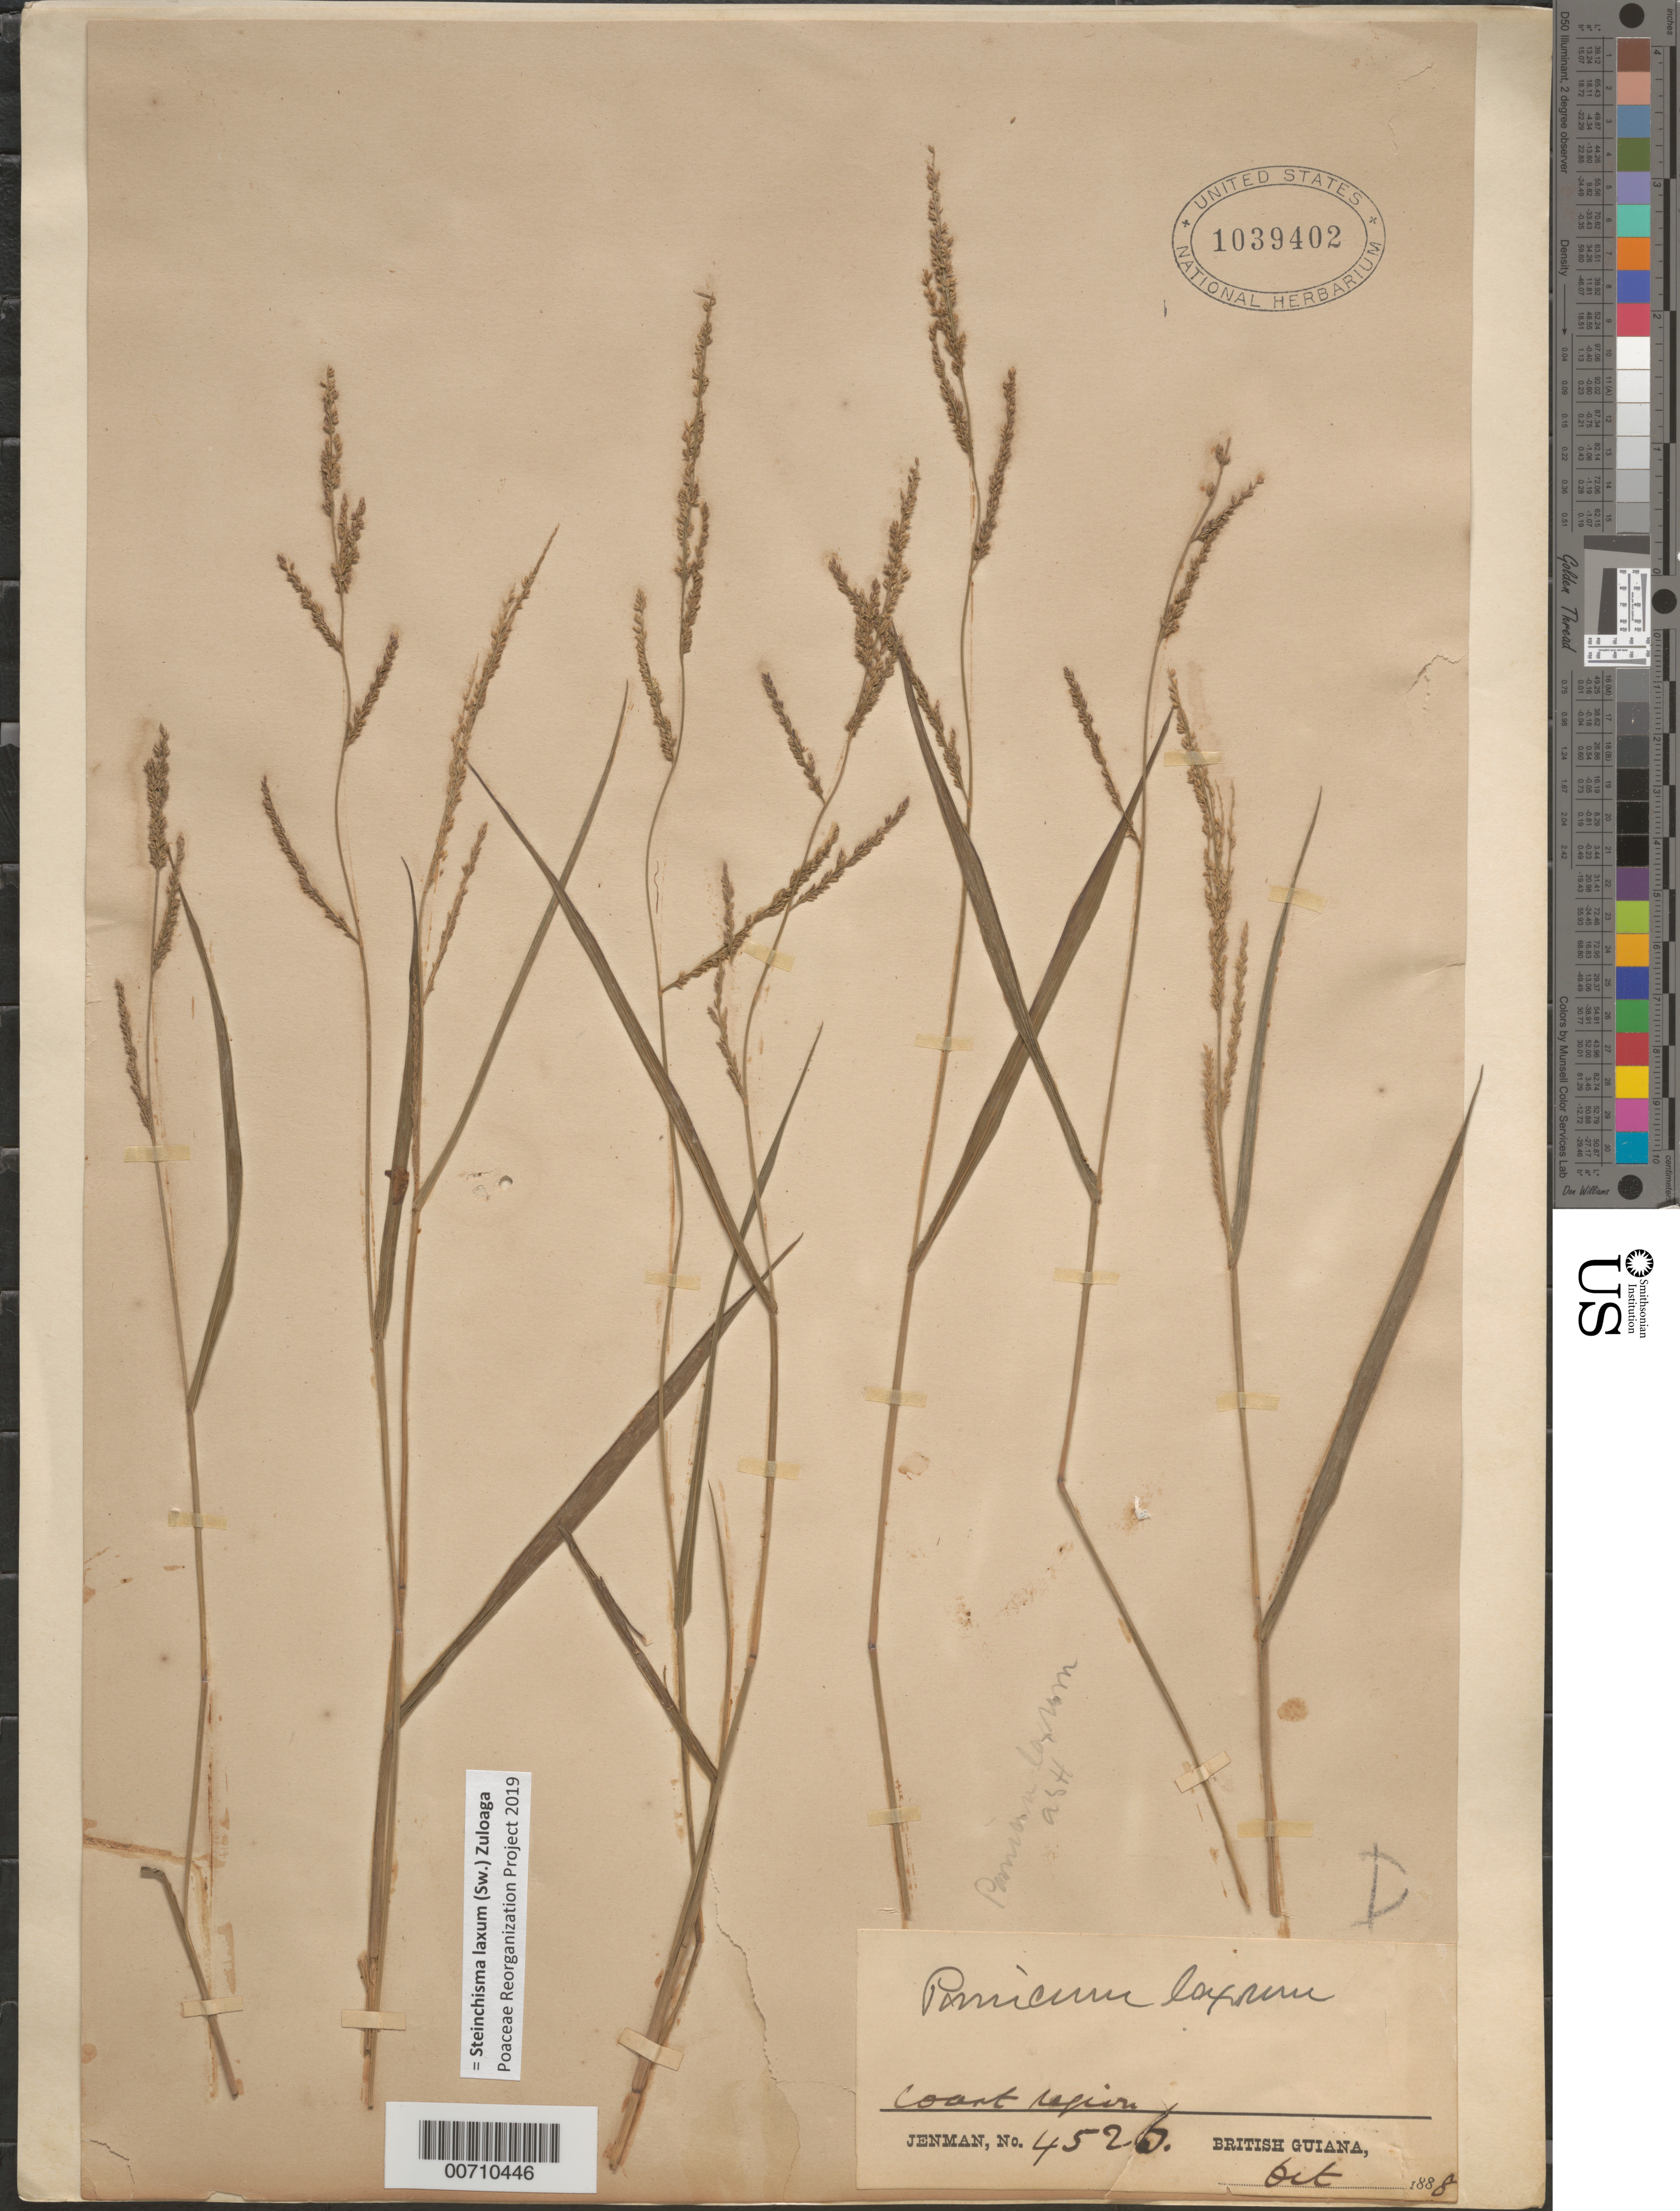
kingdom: Plantae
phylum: Tracheophyta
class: Liliopsida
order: Poales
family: Poaceae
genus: Panicum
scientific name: Panicum laxum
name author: Sw.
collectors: G. S. Jenman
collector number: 4526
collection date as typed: October 1888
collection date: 1888-10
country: Guyana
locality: Coast Region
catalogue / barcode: US 1039402